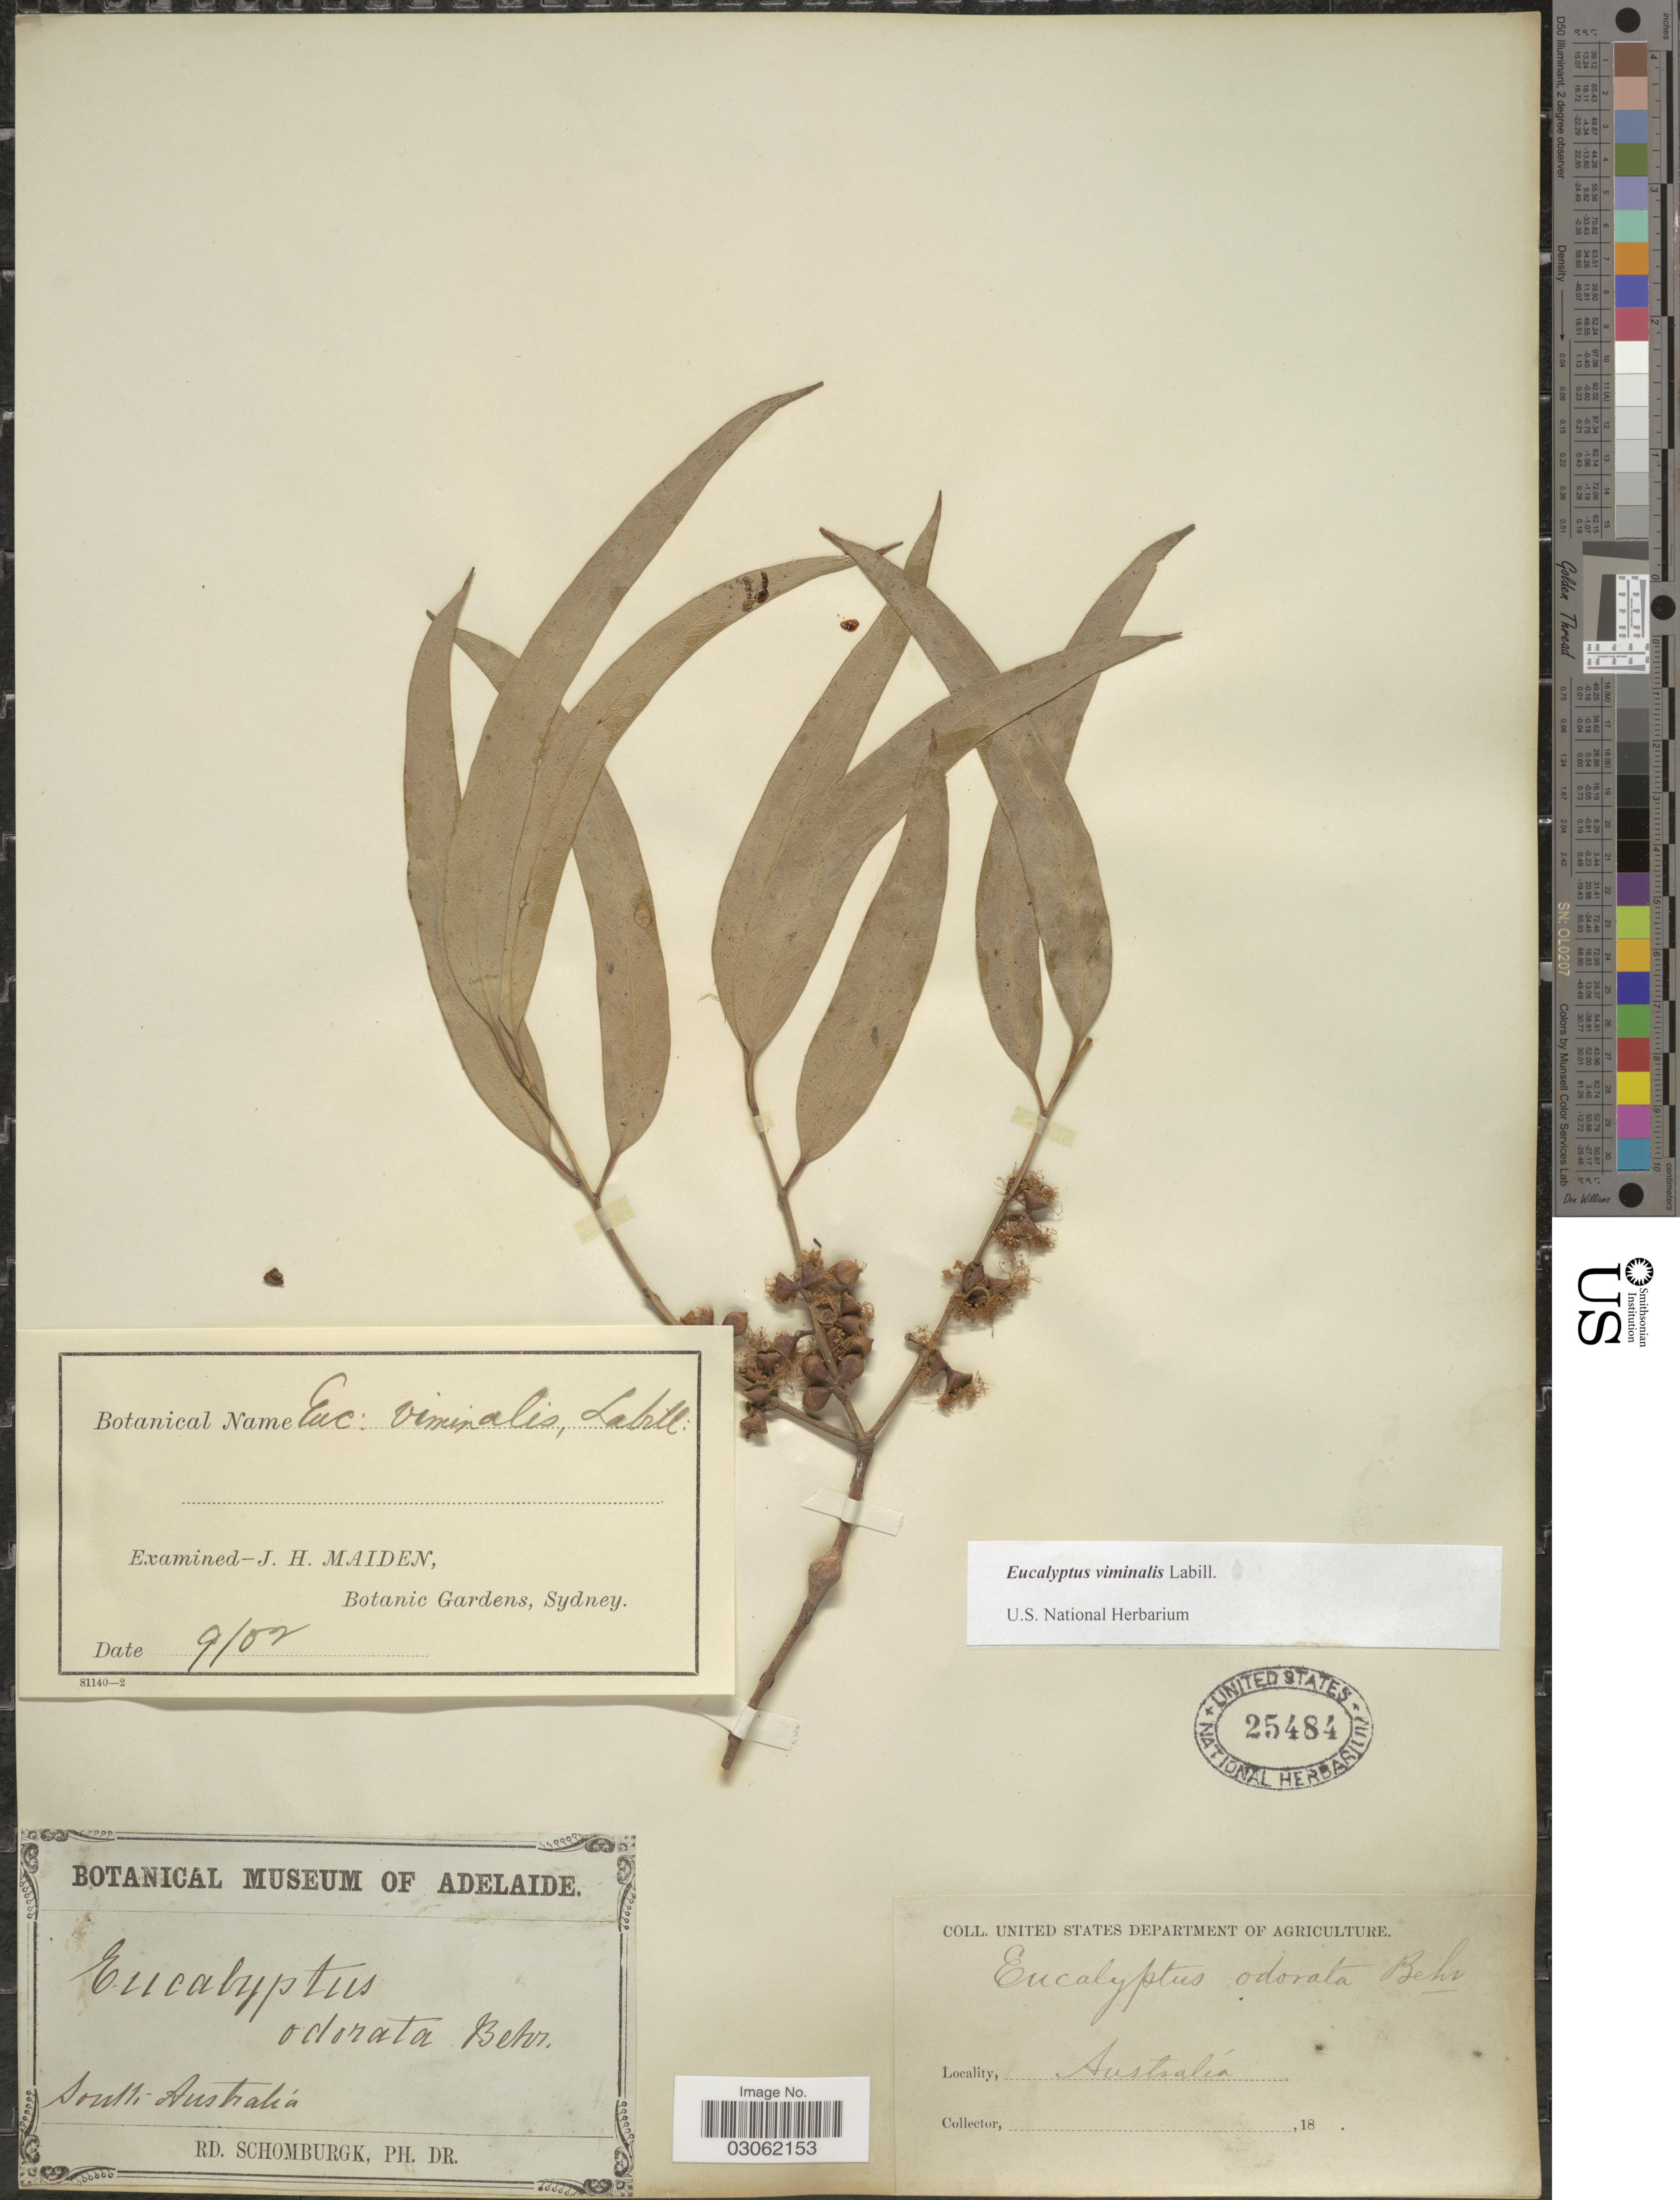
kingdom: Plantae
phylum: Tracheophyta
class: Magnoliopsida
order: Myrtales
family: Myrtaceae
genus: Eucalyptus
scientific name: Eucalyptus viminalis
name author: Labill.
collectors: M. R. Schomburgk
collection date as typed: Transcribed d/m/y: /9/2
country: Australia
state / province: South Australia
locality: South-Australia.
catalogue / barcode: US 25484